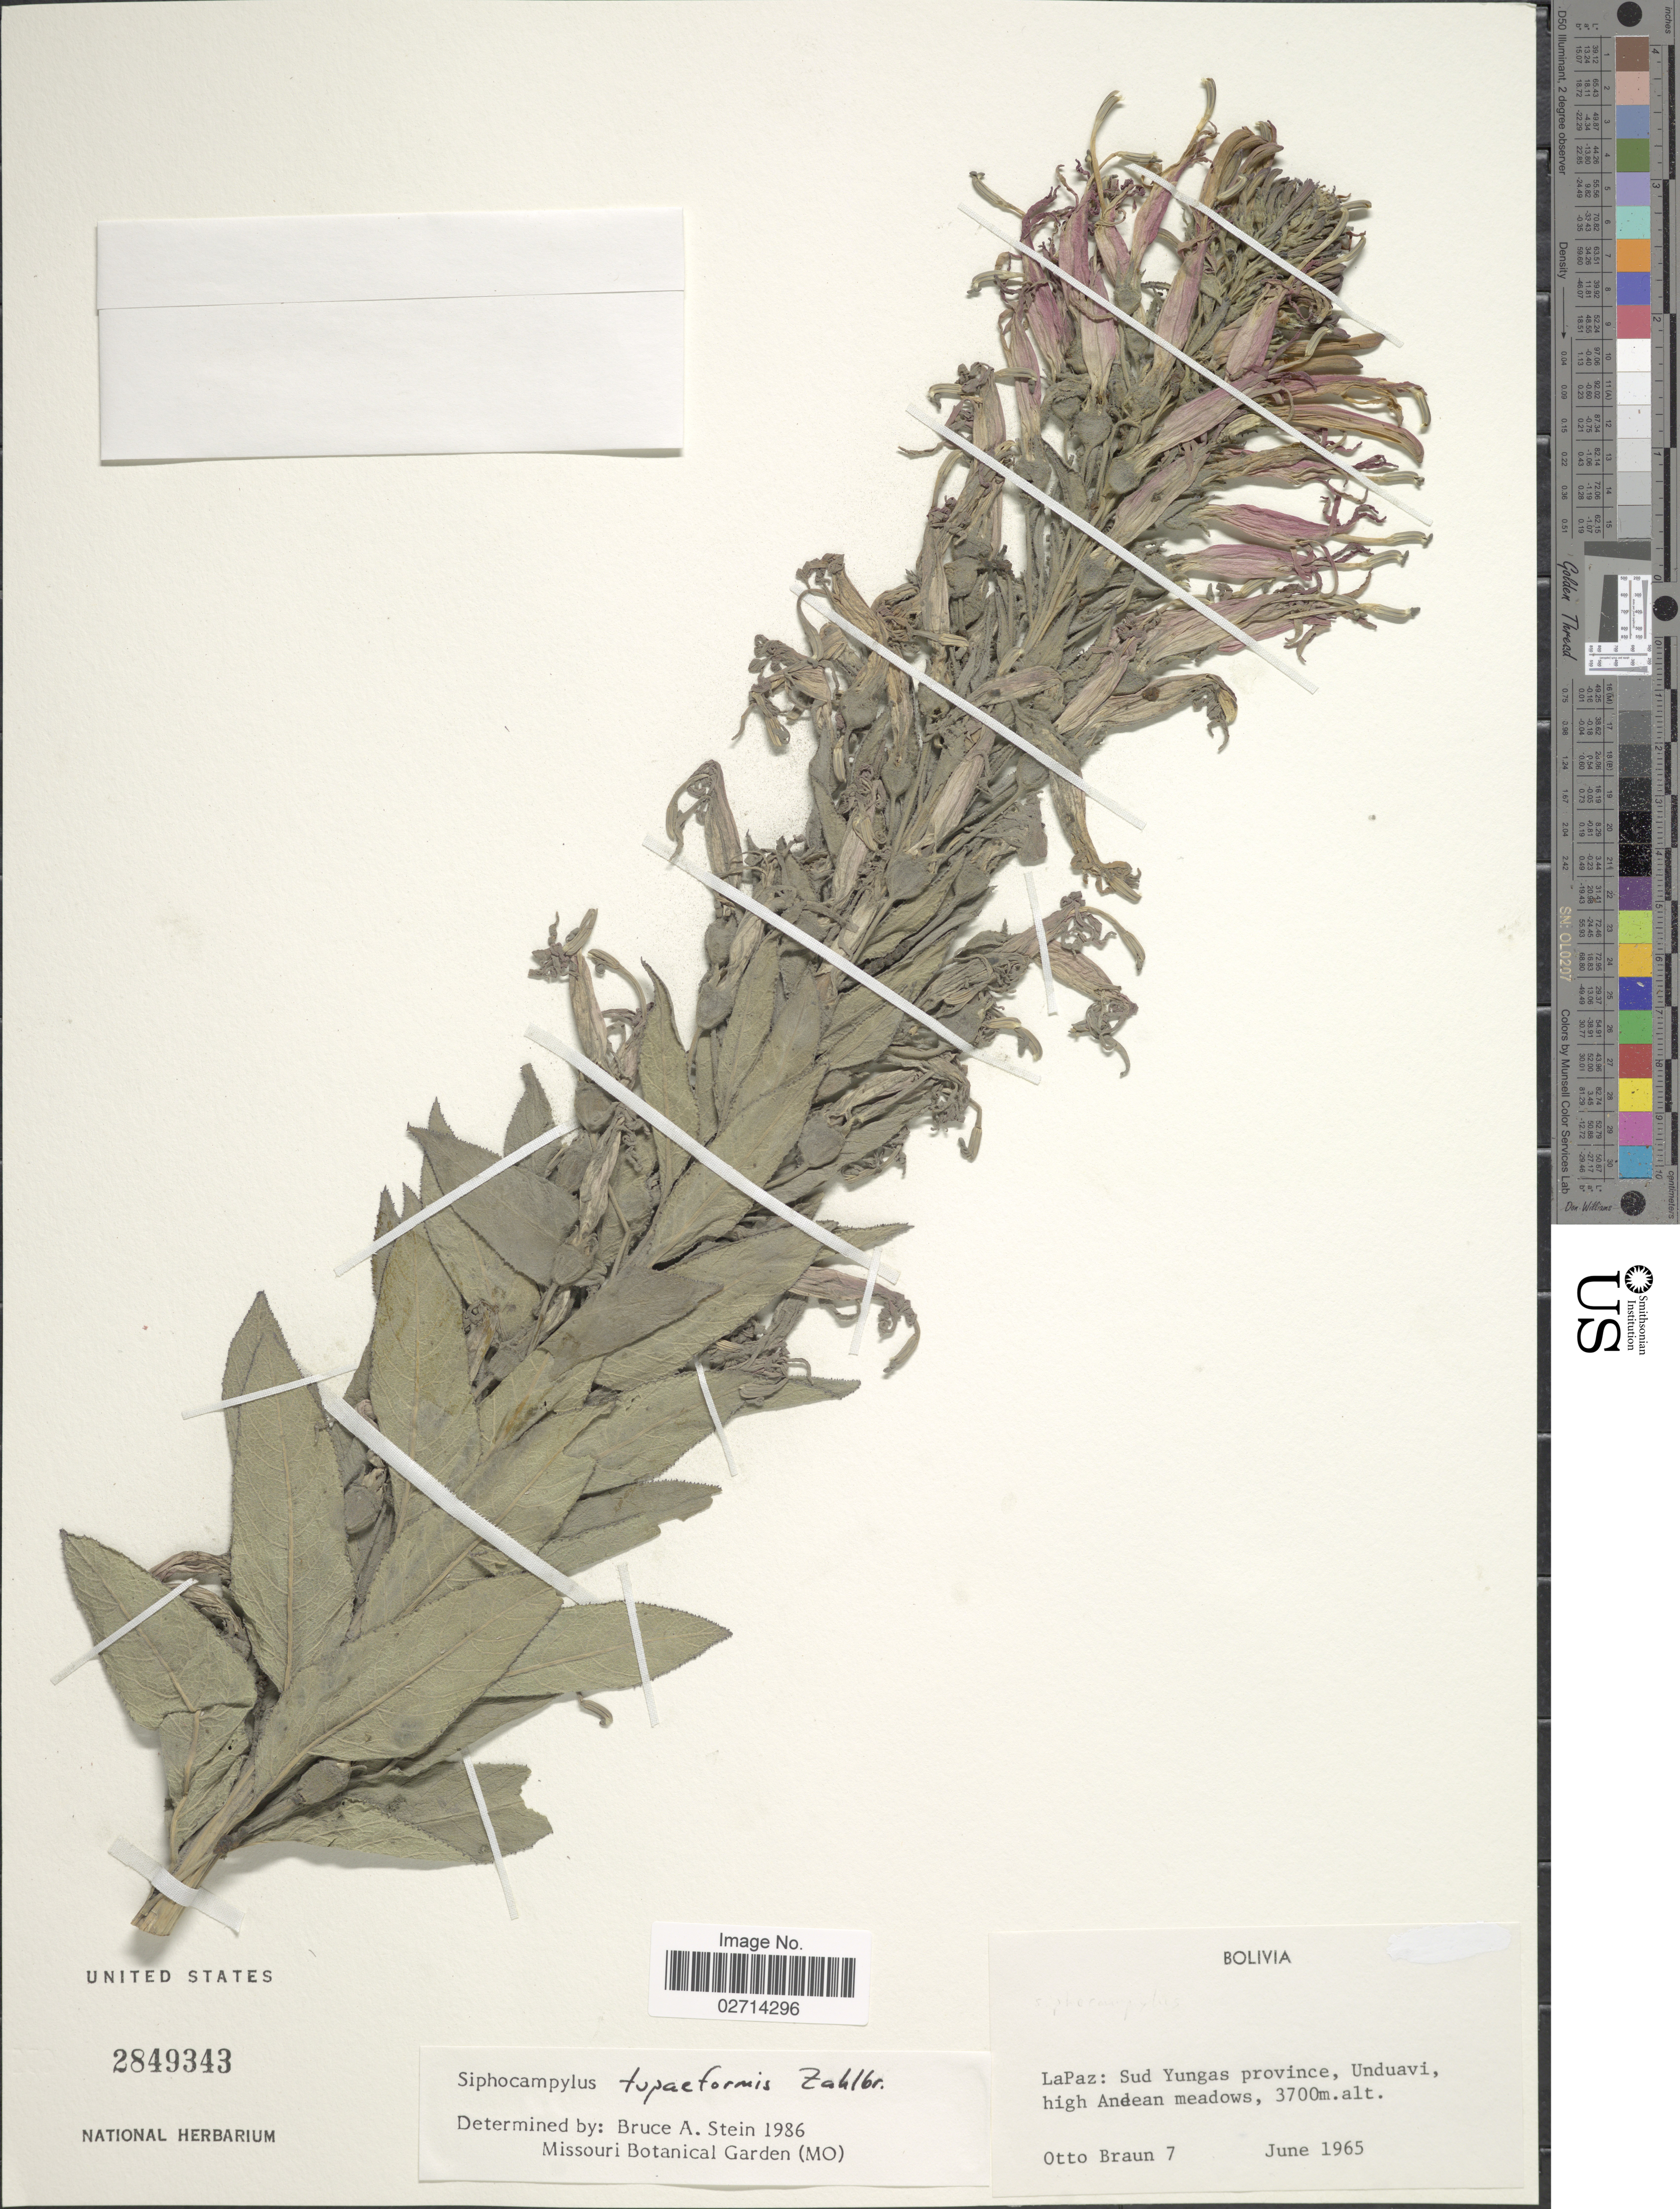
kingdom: Plantae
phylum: Tracheophyta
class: Magnoliopsida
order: Asterales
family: Campanulaceae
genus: Siphocampylus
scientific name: Siphocampylus tupaeformis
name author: Zahlbr.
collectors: O. Braun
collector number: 7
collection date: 1965-06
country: Bolivia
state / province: La Paz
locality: Sud Yungas, Unduavi high Andean meadows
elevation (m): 3700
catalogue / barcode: US 2849343